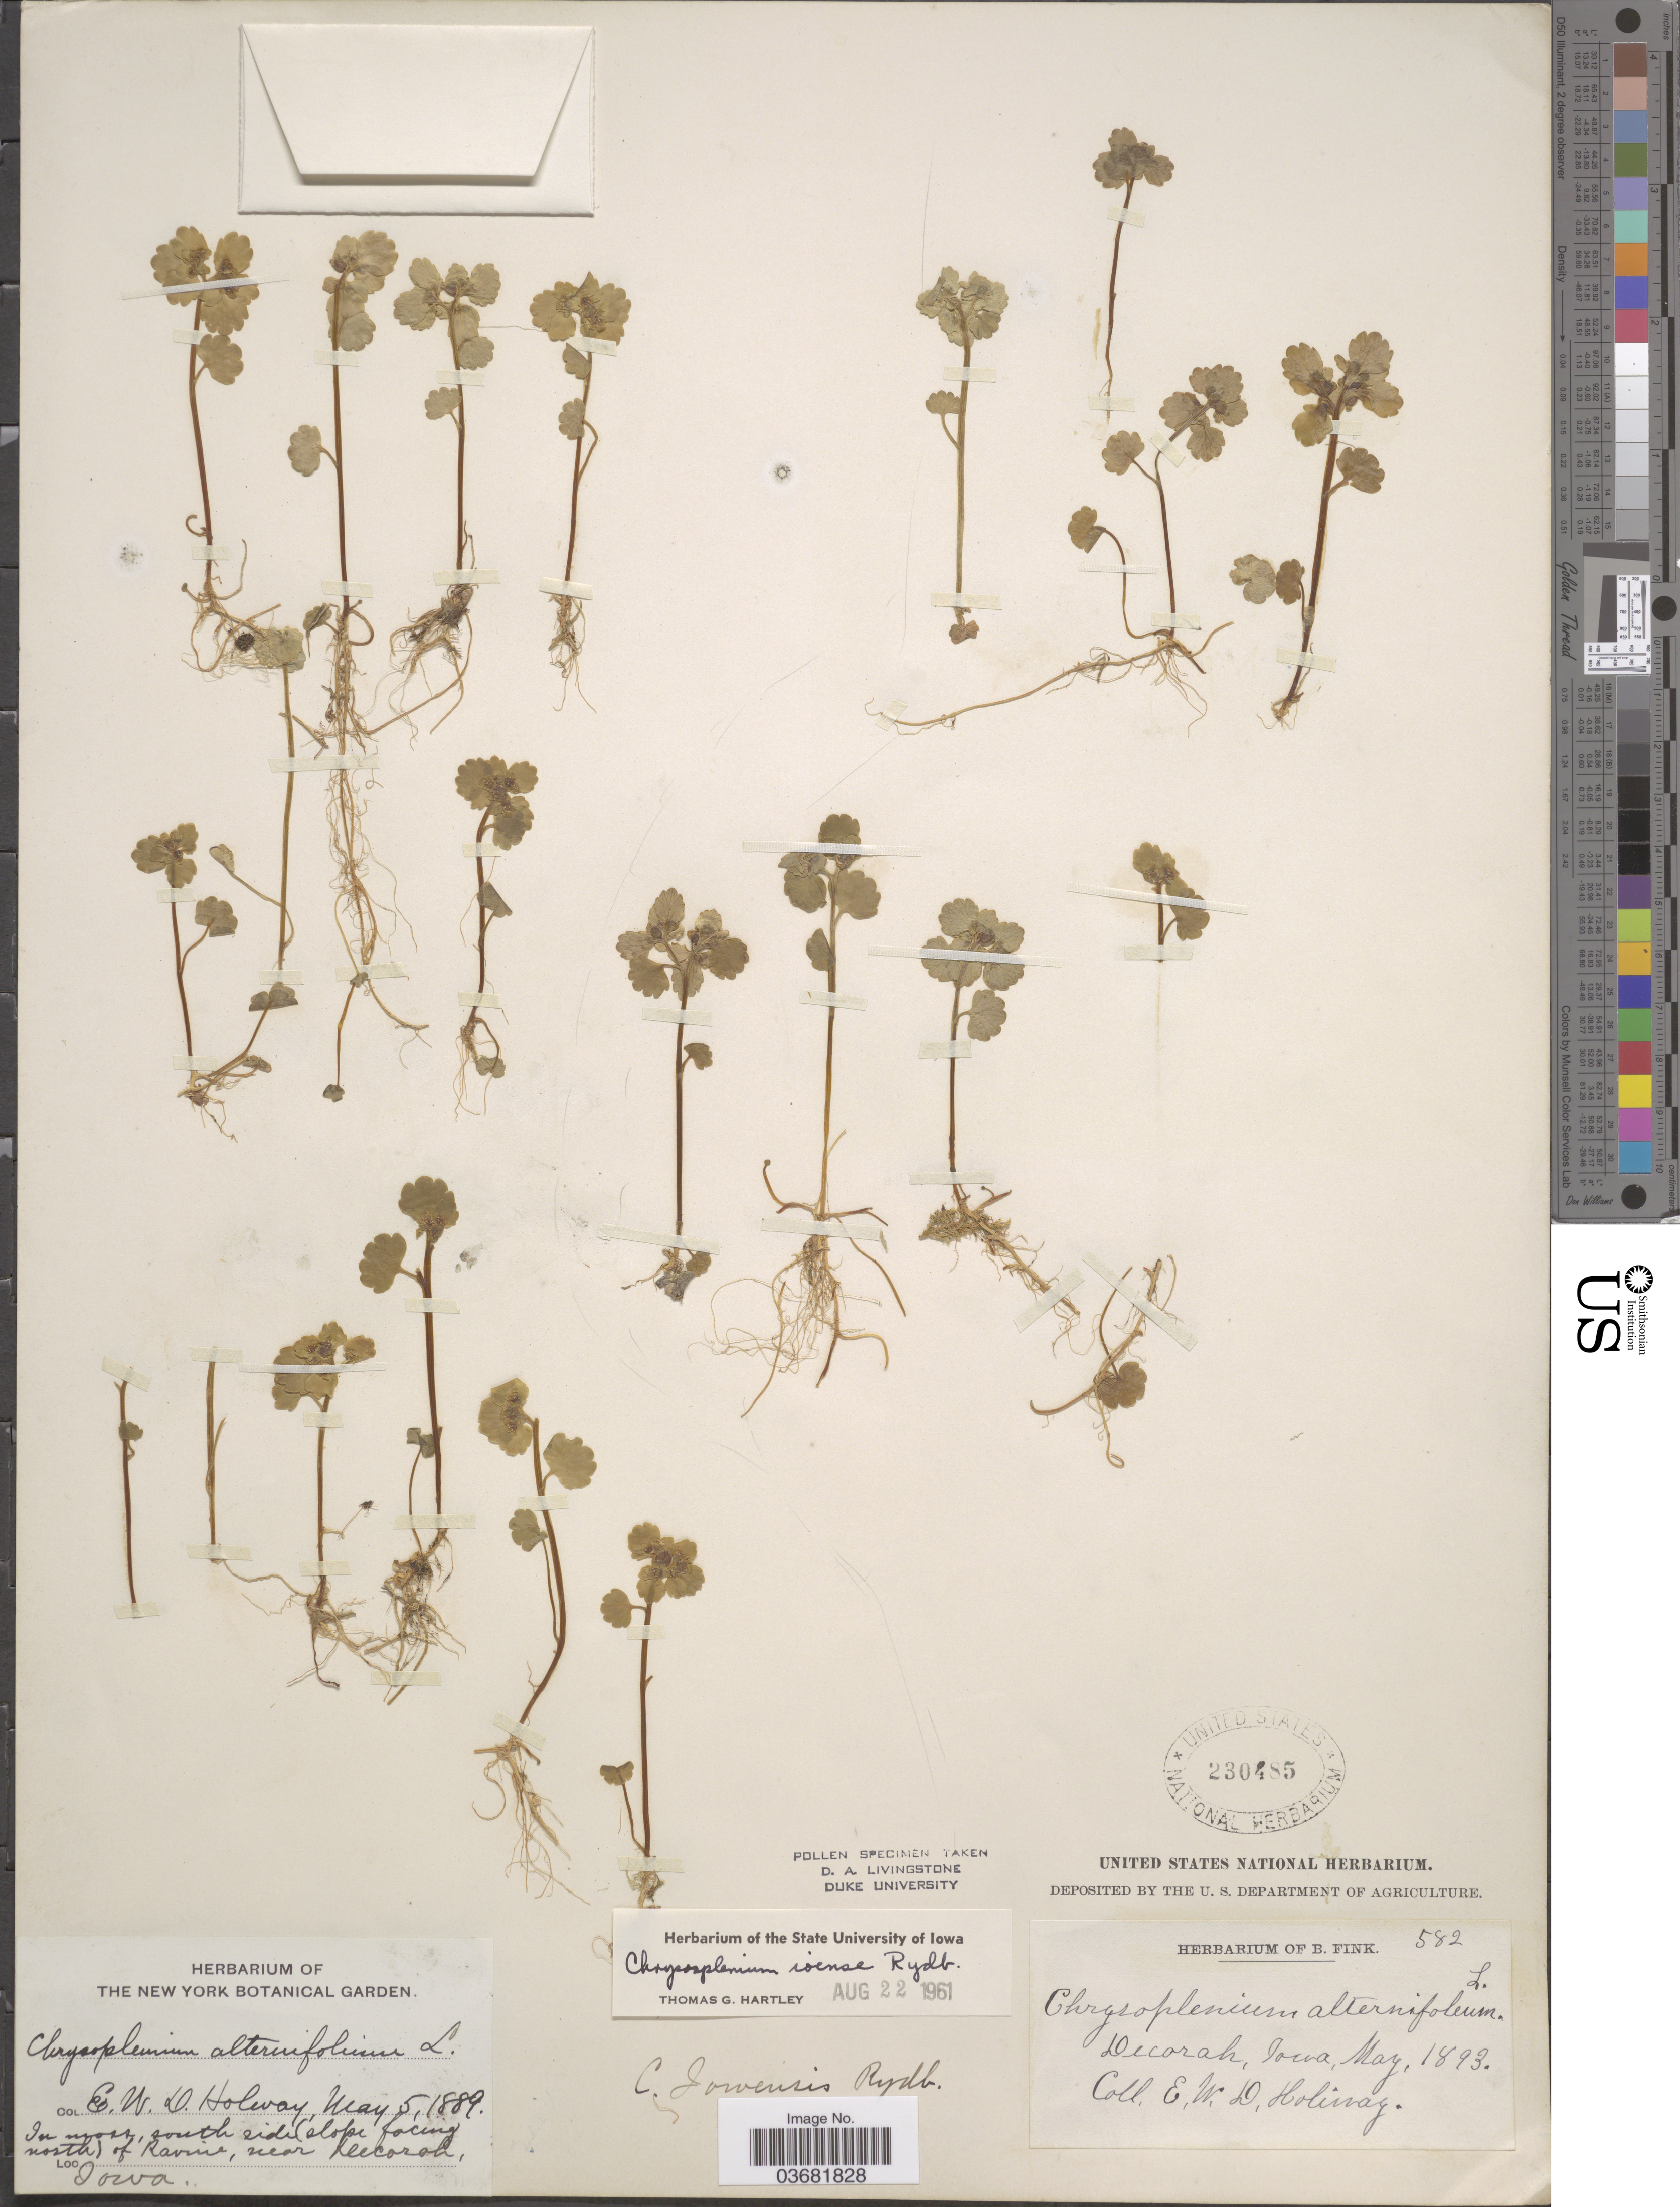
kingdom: Plantae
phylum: Tracheophyta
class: Magnoliopsida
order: Saxifragales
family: Saxifragaceae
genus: Chrysosplenium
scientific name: Chrysosplenium iowense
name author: Rydb.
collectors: E. W. D. Holway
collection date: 1889-05-05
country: United States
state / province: Iowa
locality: In mossy, south side (slope facing north) of Ravine, near Decorah.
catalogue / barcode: US 230485